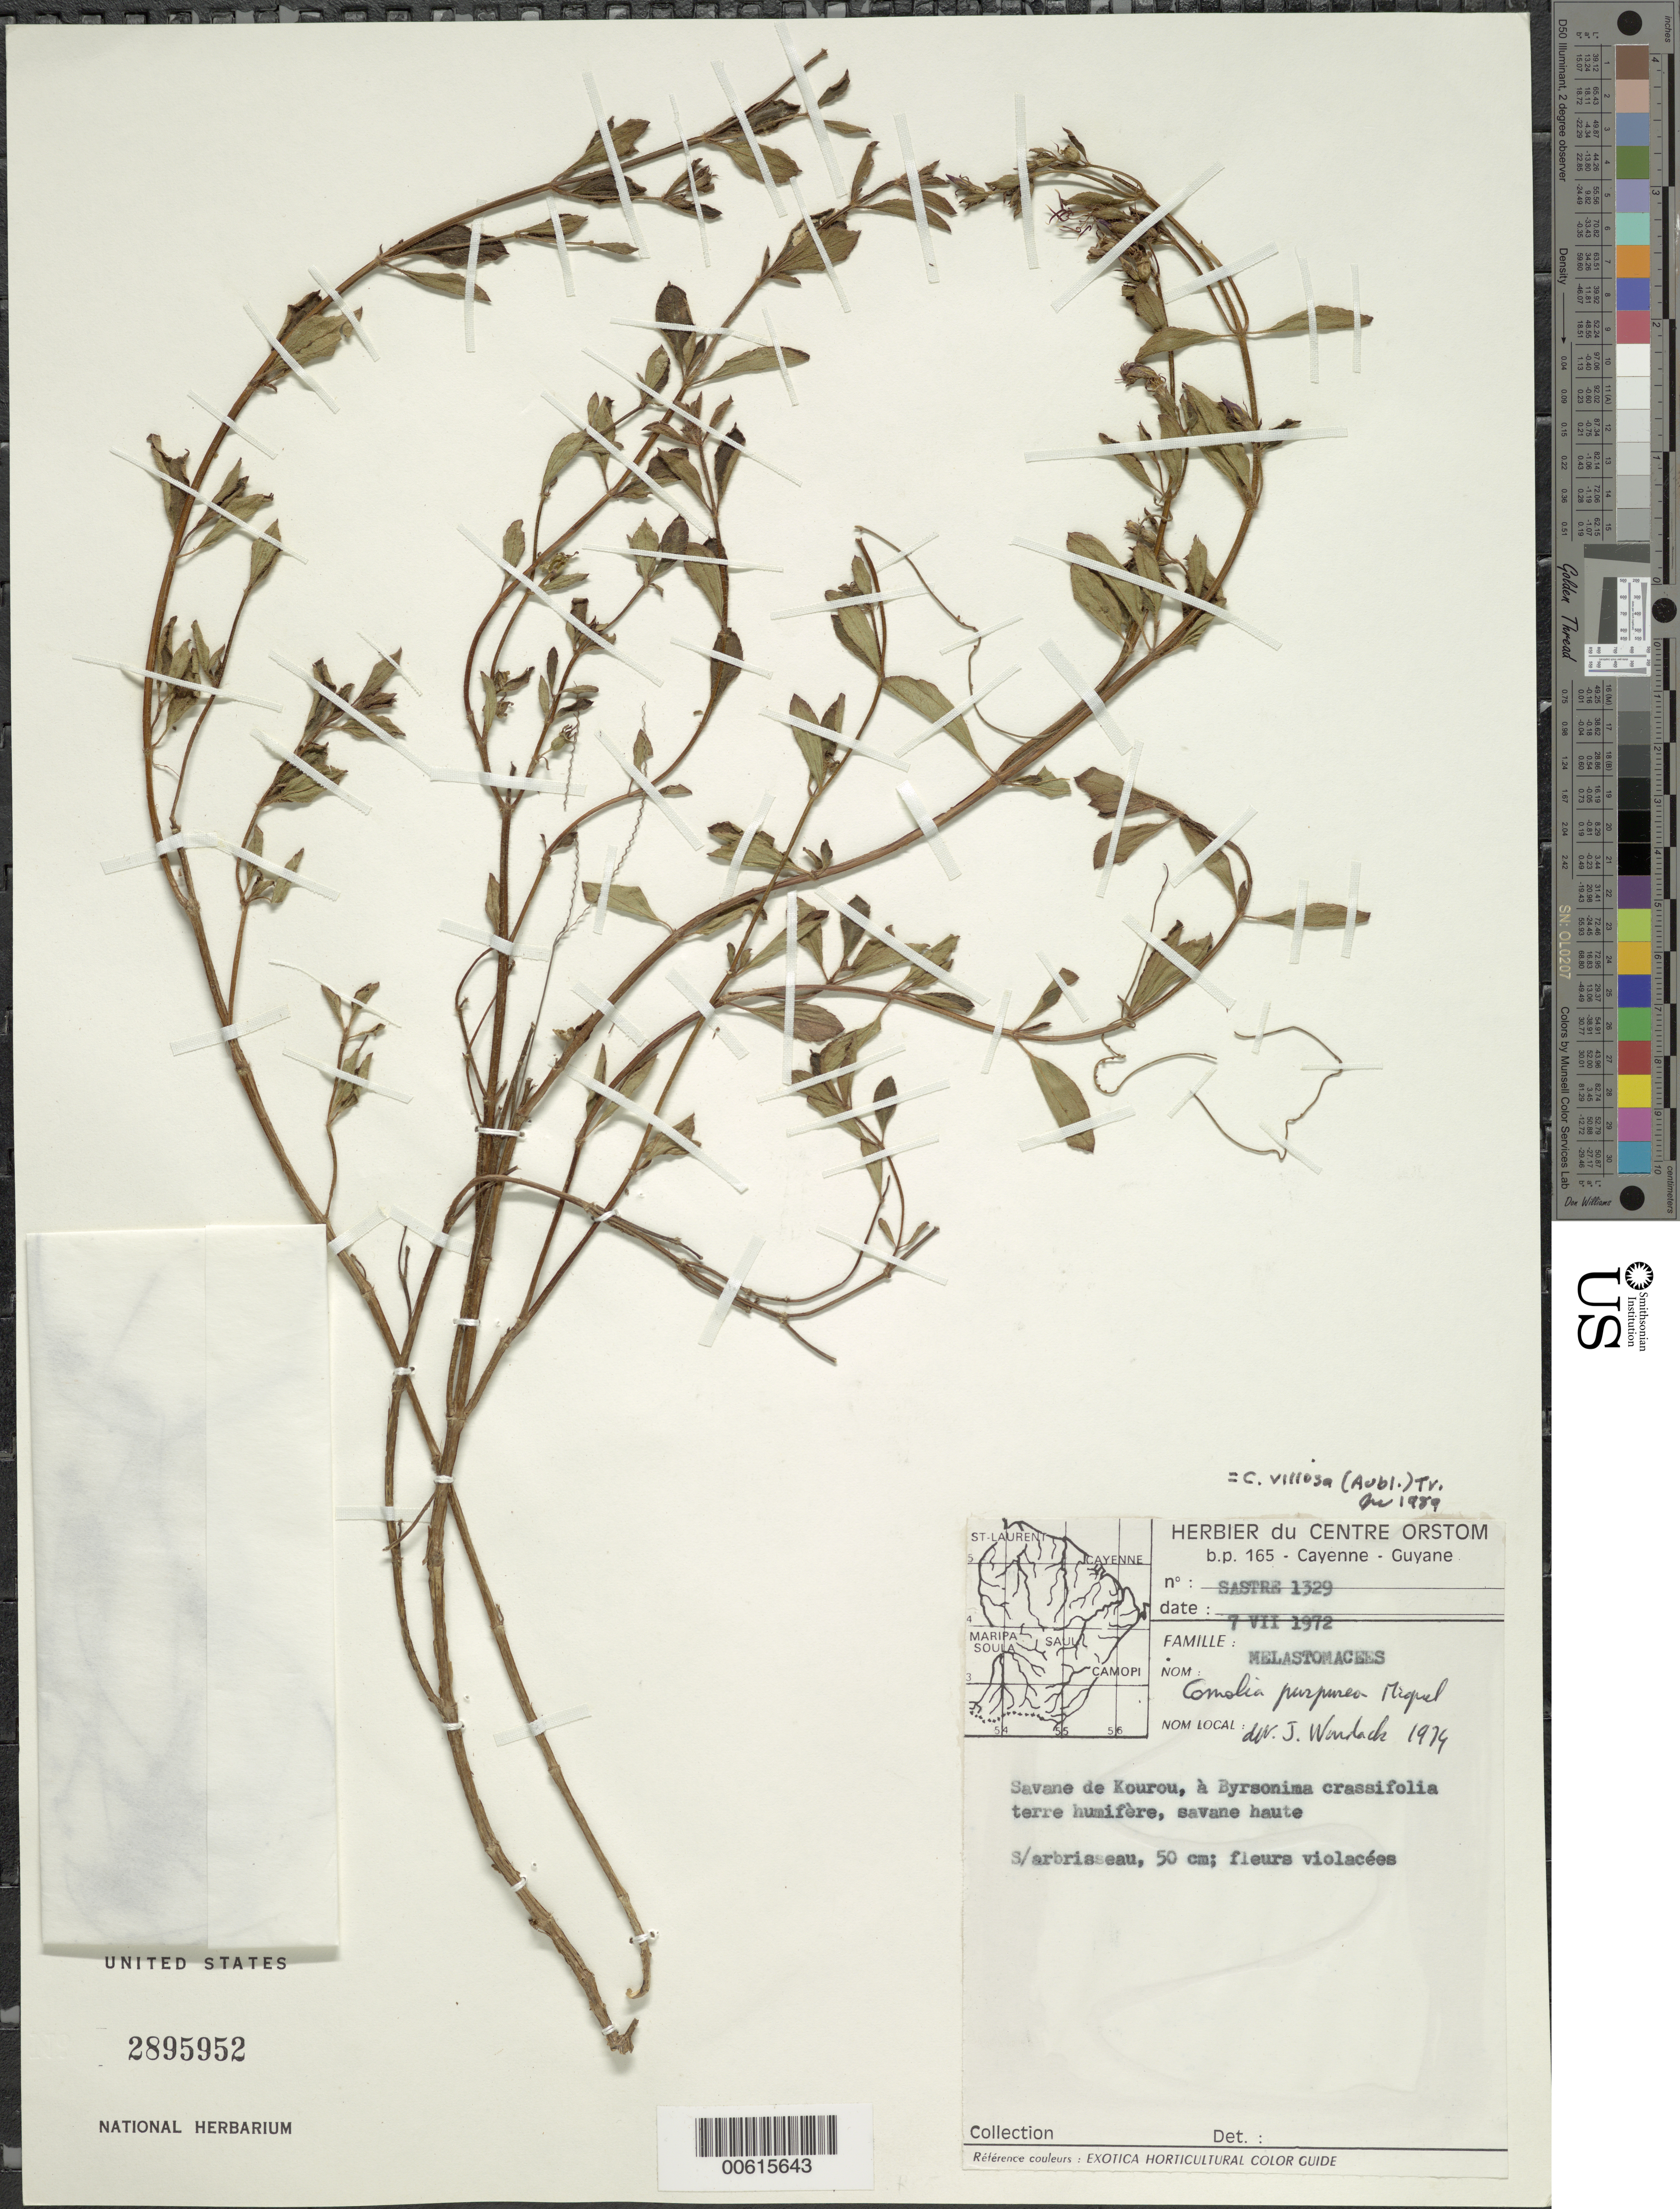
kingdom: Plantae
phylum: Tracheophyta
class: Magnoliopsida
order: Myrtales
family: Melastomataceae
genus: Comolia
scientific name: Comolia villosa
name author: (Aubl.) Triana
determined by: Nunes da Silva, Diego, (RB), Jardim Botanico do Rio de Janeiro - Herbario (BRAZIL)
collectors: C. H. L. Sastre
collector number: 1329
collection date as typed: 7-Jul-72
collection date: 1972-07-07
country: French Guiana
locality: Savane de Kourou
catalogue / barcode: US 2895952